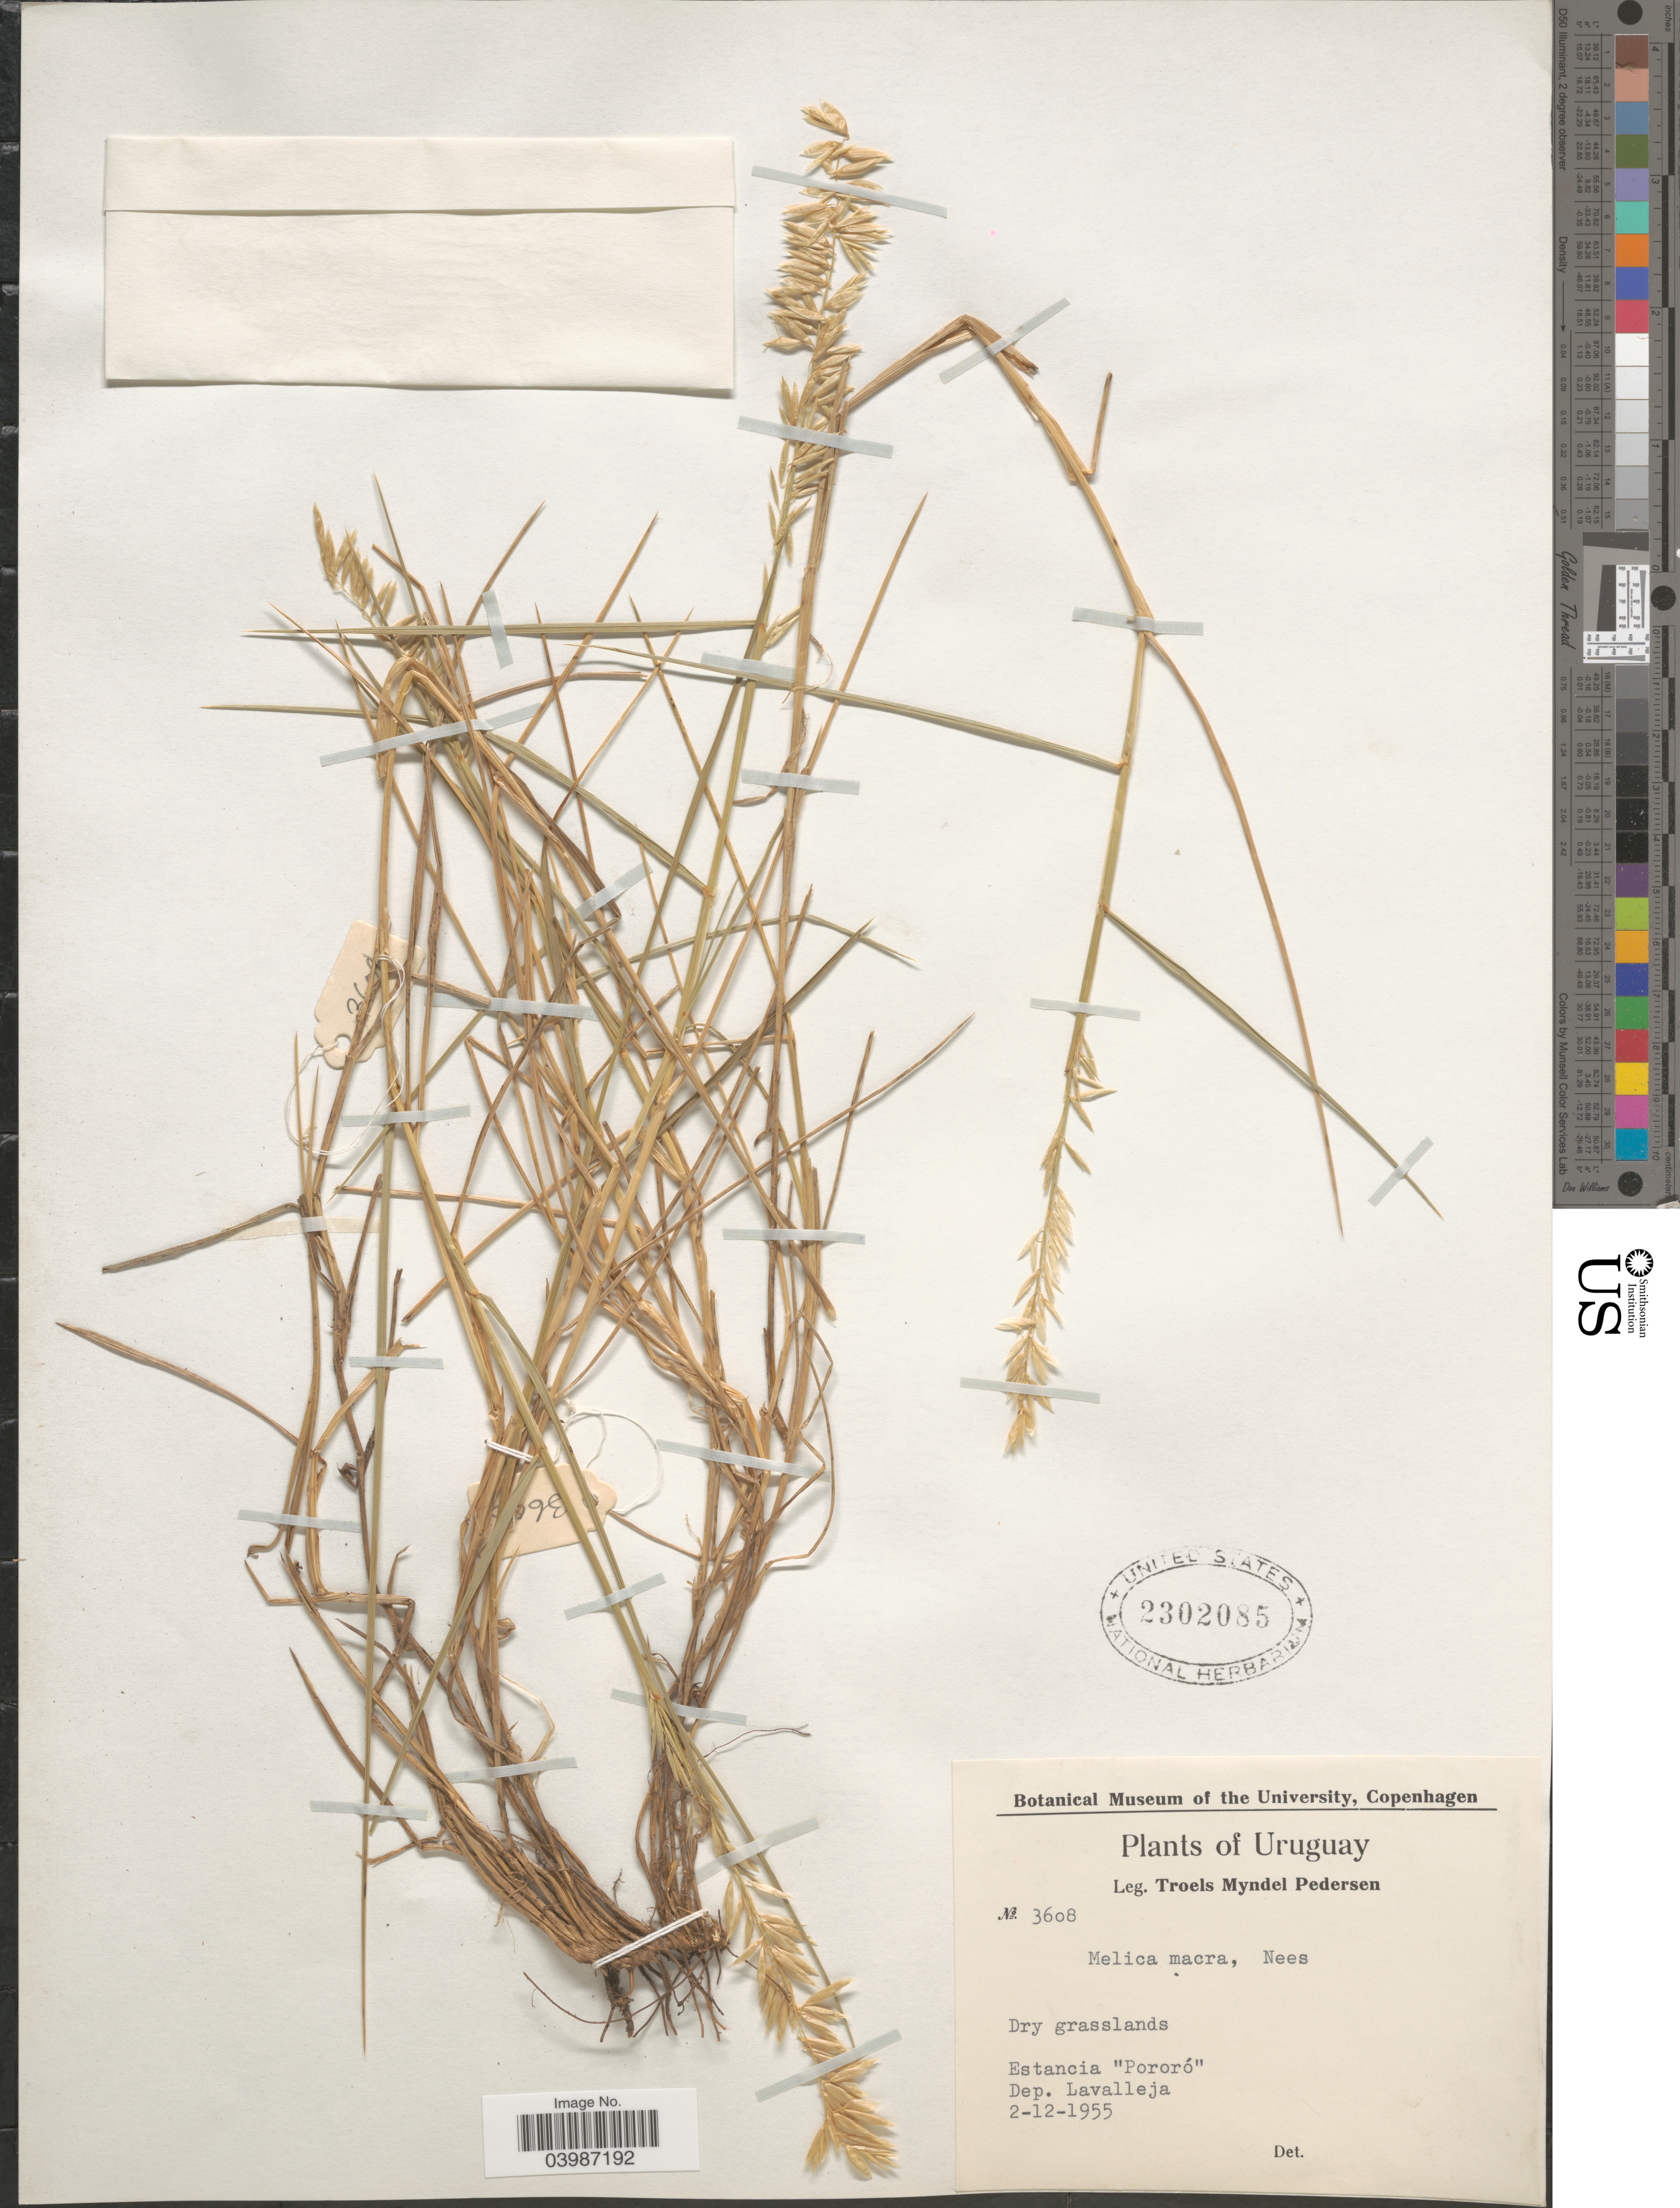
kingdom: Plantae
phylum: Tracheophyta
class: Liliopsida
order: Poales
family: Poaceae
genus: Melica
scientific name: Melica macra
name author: Nees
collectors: T. Pederson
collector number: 3608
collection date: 1955-12-02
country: Uruguay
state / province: Lavalleja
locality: Estancia "Pororó". Dep. Lavalleja.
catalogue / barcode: US 2302085